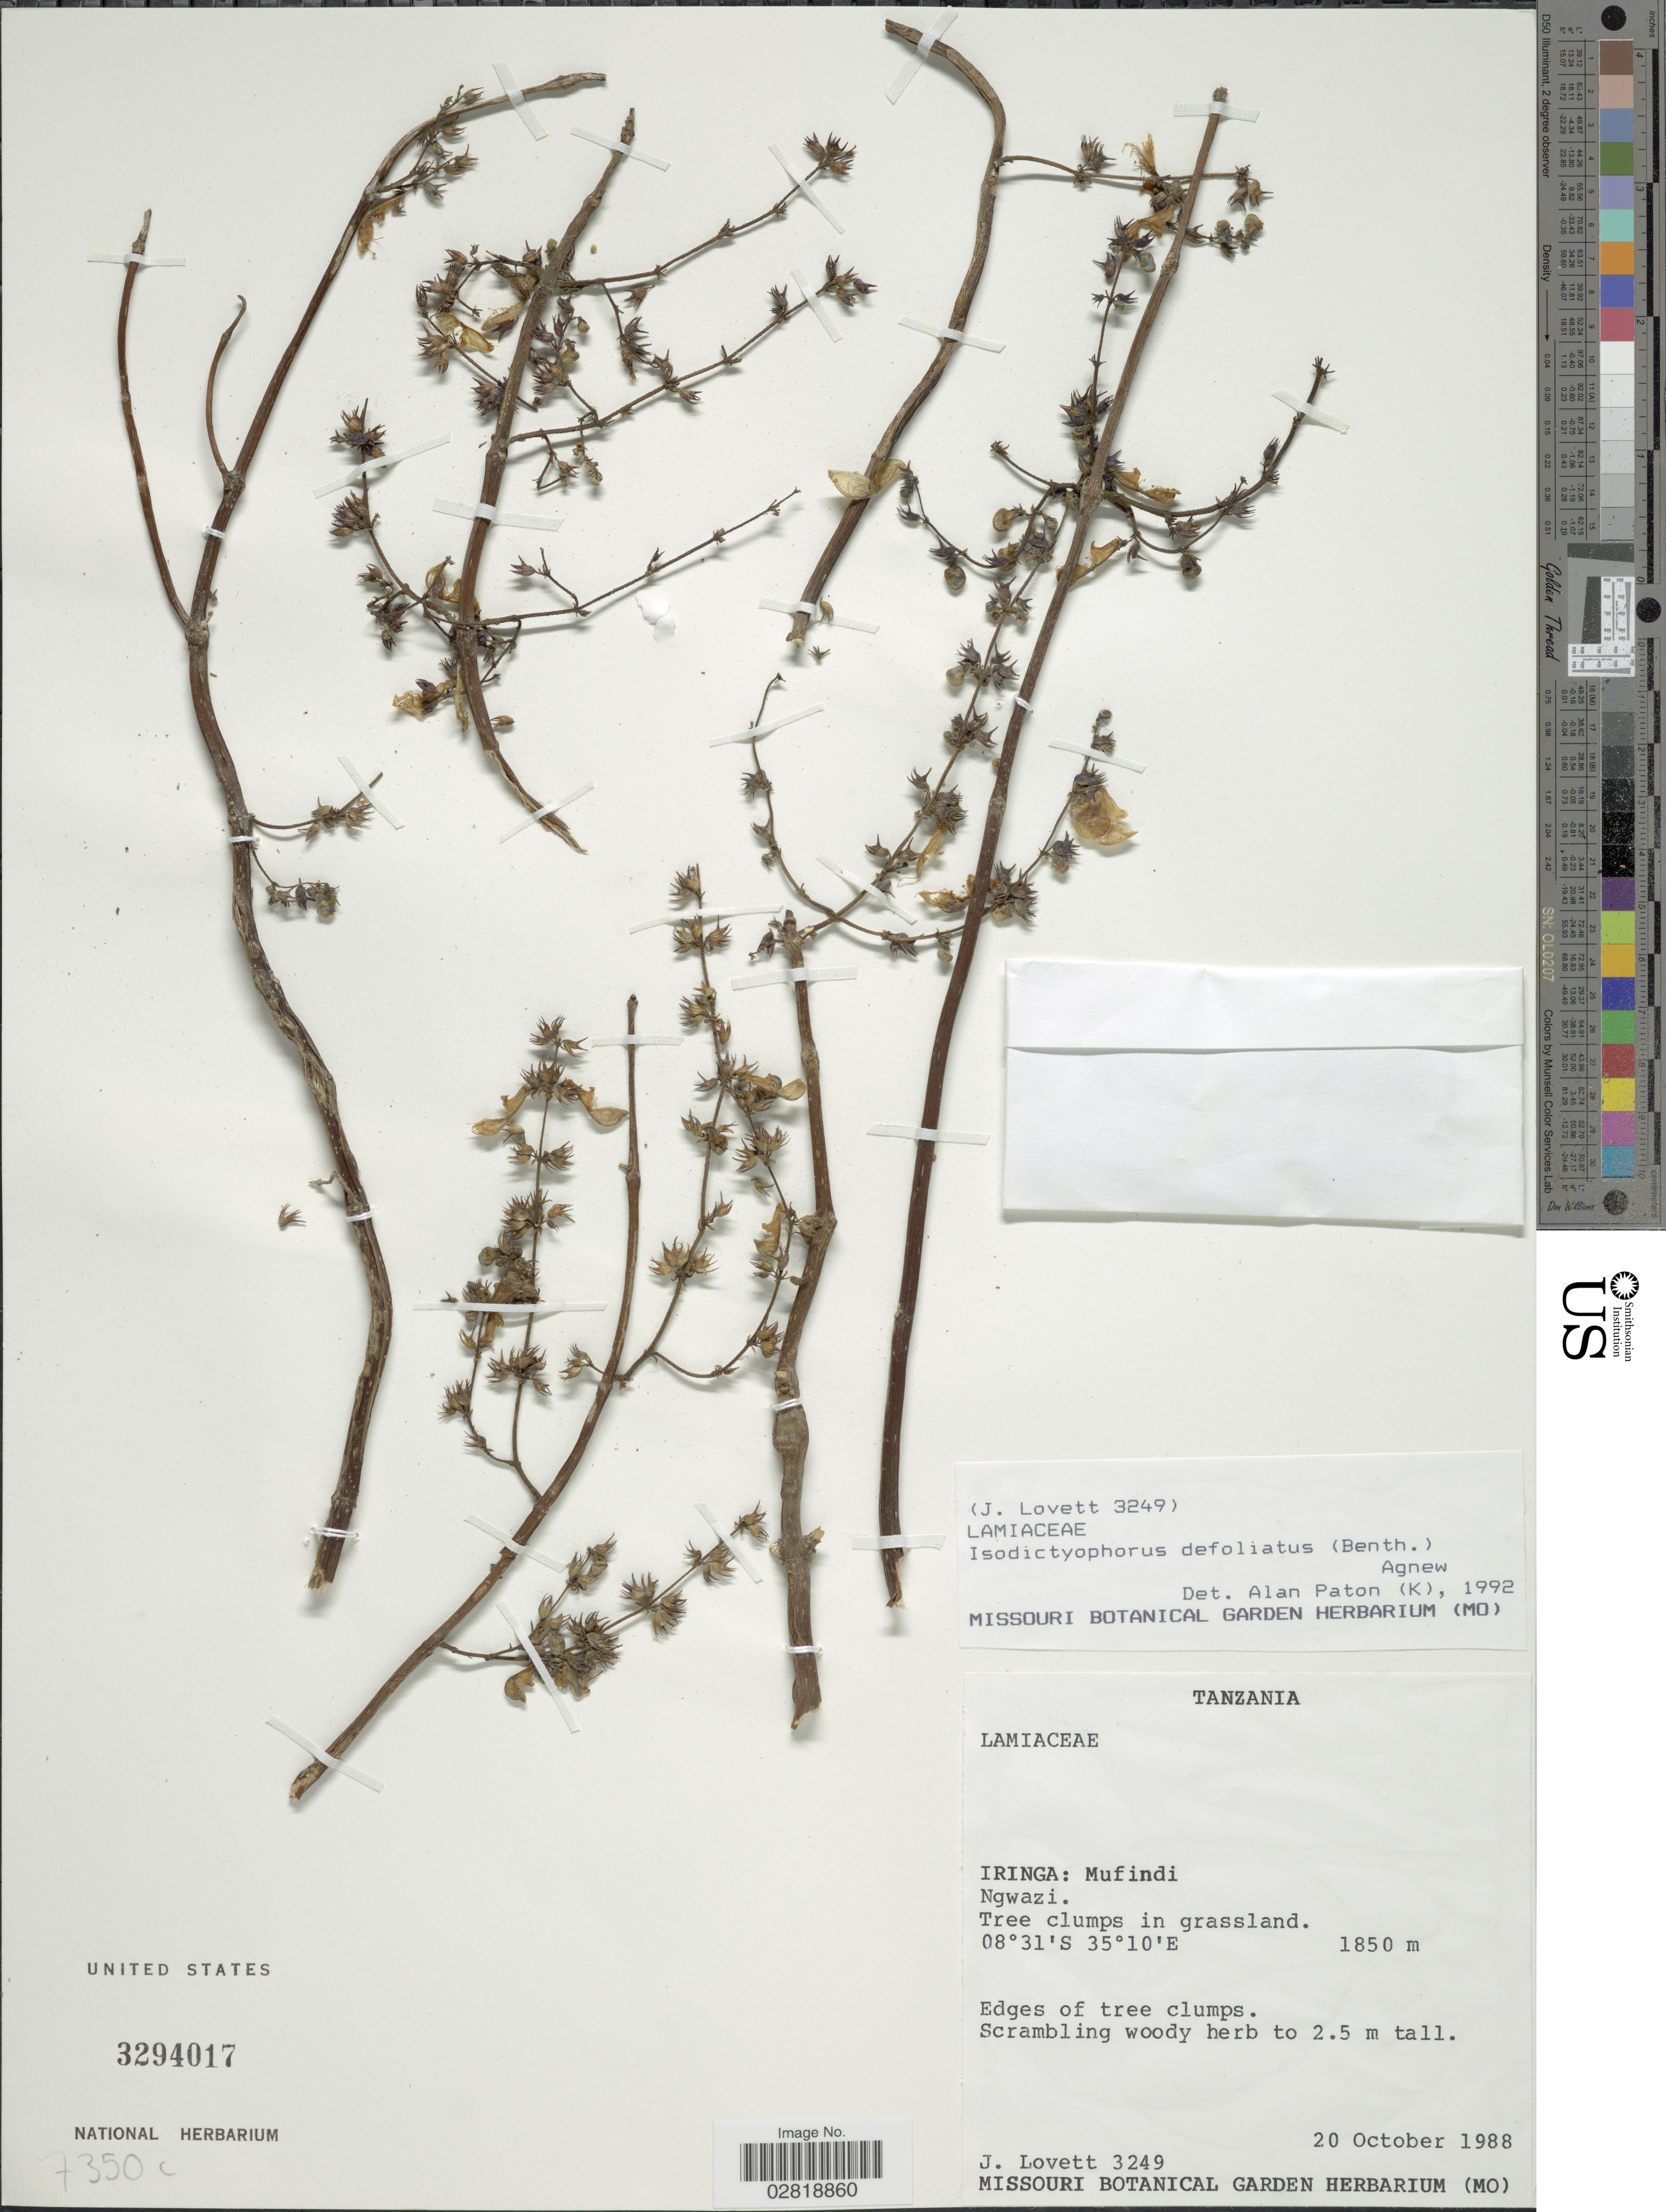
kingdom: Plantae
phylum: Tracheophyta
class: Magnoliopsida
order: Lamiales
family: Lamiaceae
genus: Isodictyophorus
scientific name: Isodictyophorus defoliatus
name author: (Hochst. ex Benth.) Agnew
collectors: J. Lovett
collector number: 3249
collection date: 1988-10-20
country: Tanzania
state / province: Iringa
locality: Mufindi. Ngwazi.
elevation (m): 1850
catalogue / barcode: US 3294017